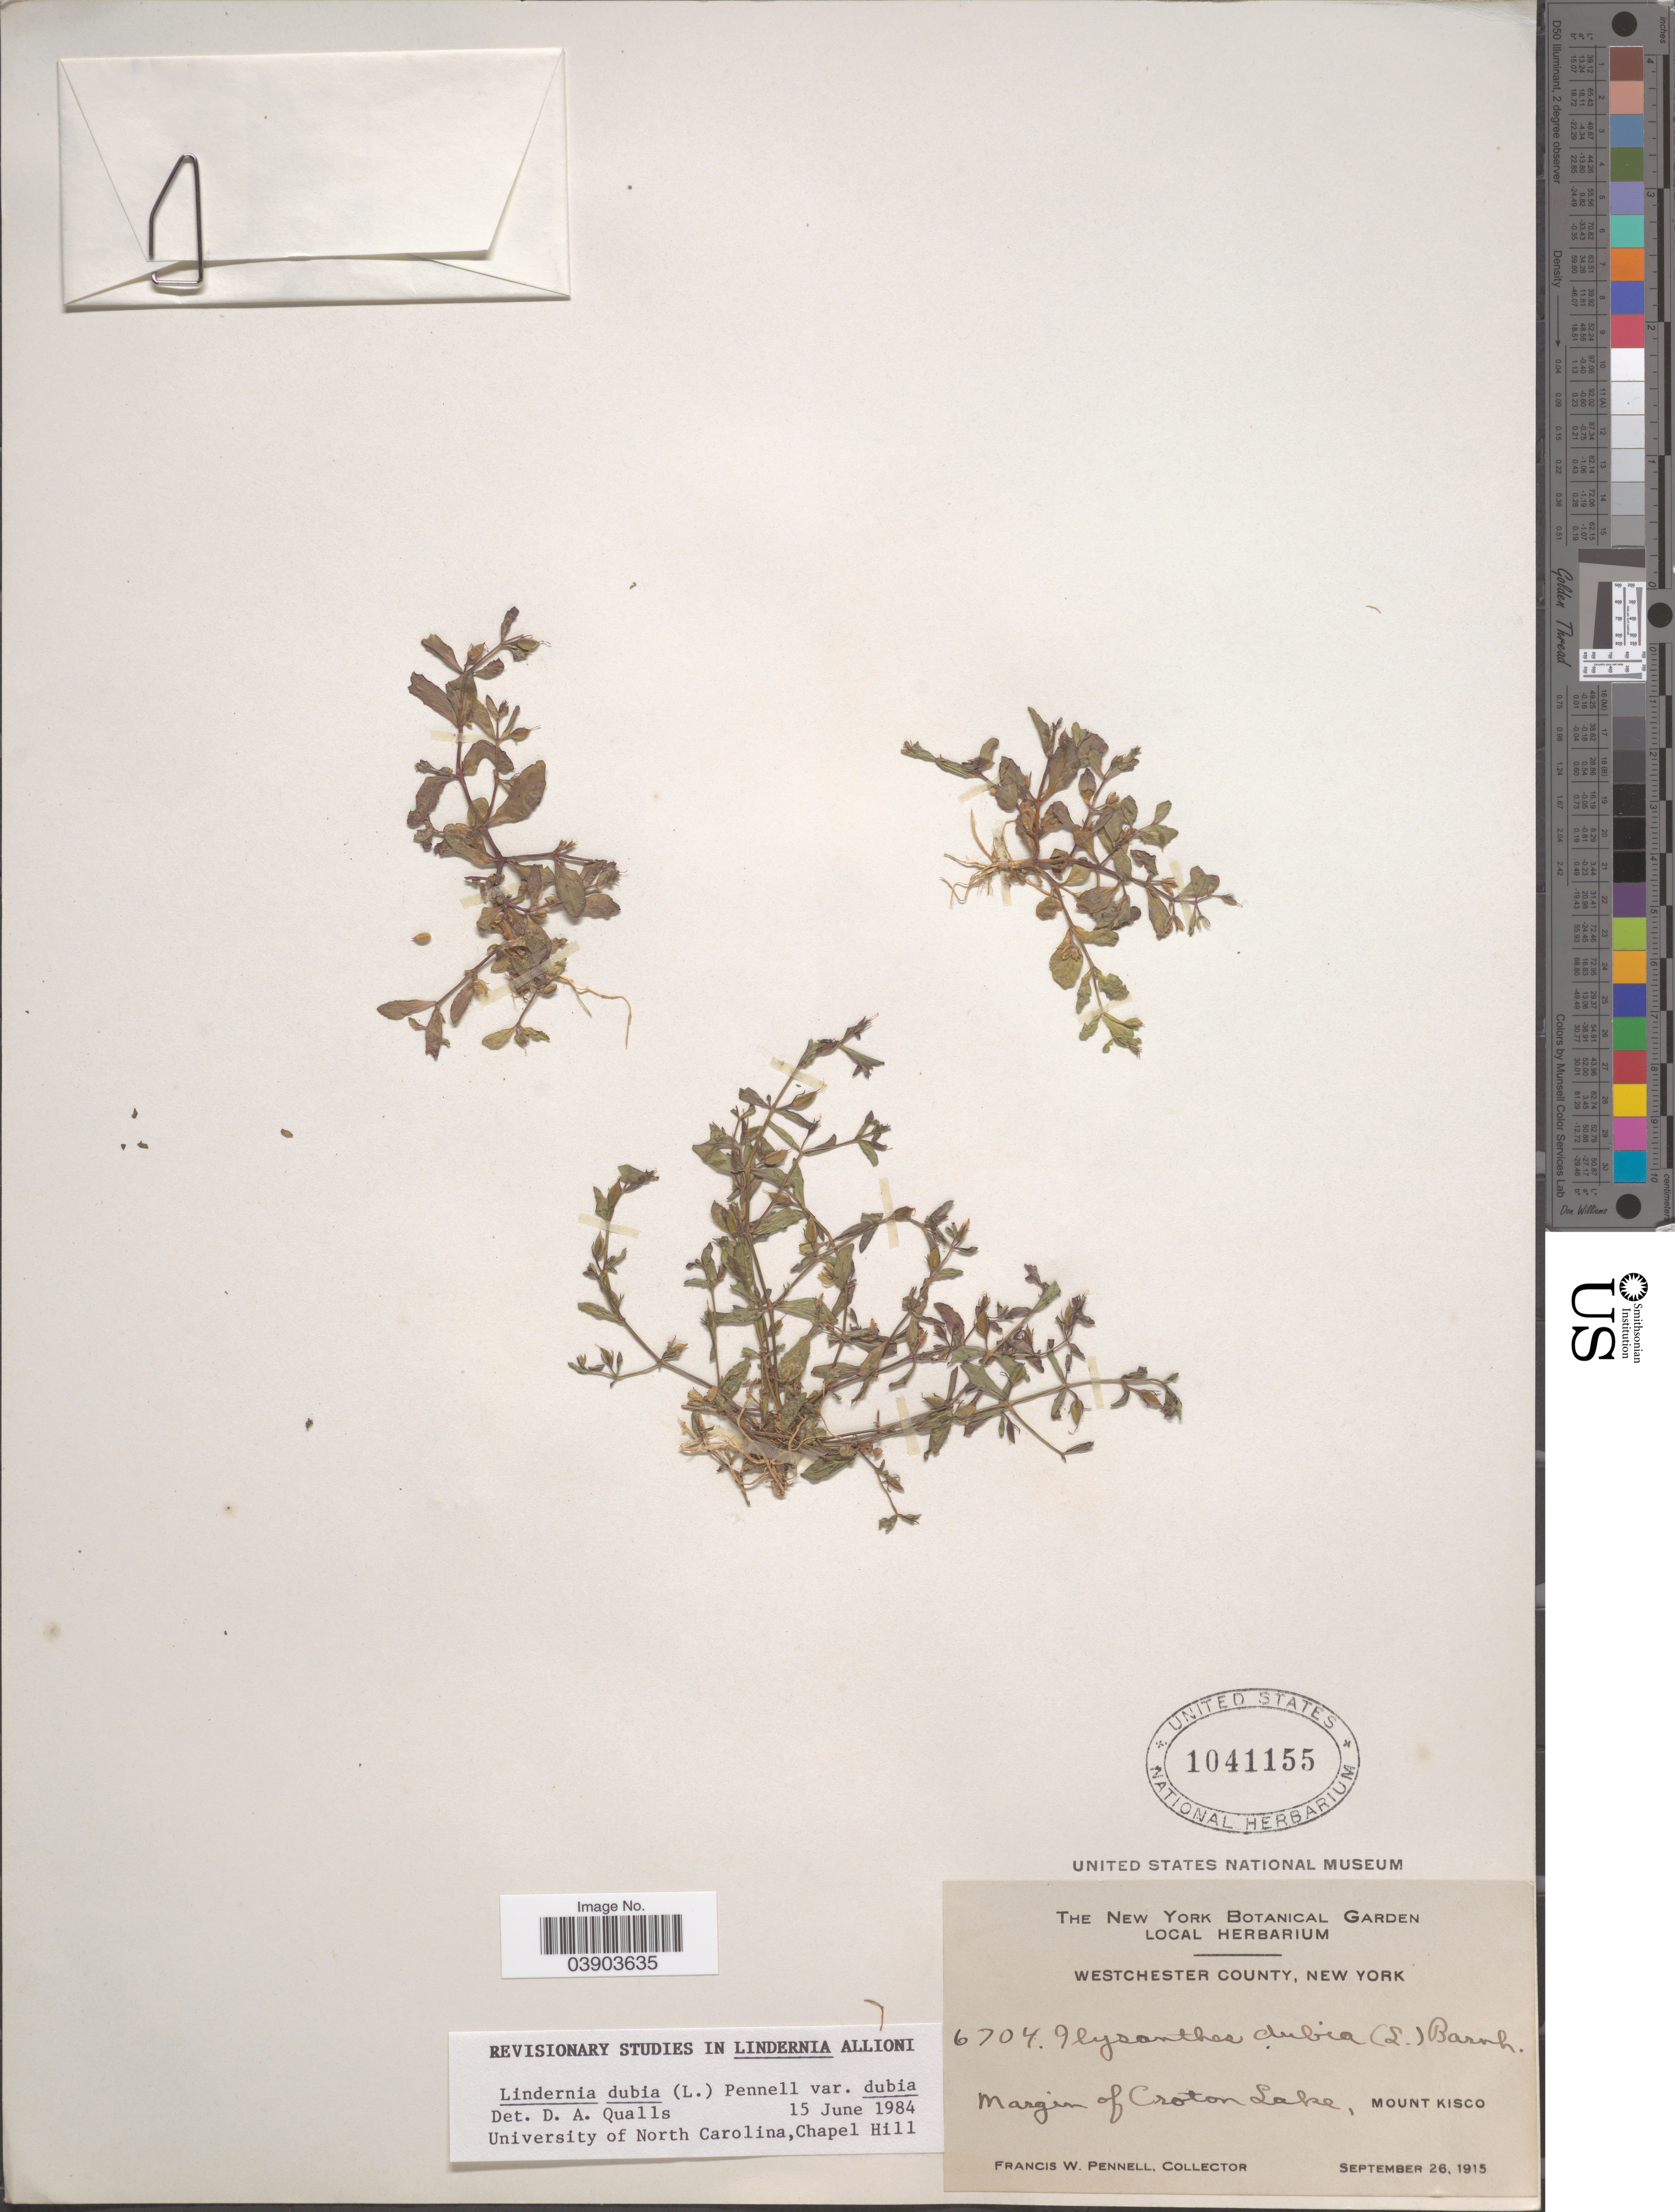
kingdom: Plantae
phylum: Tracheophyta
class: Magnoliopsida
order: Lamiales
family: Linderniaceae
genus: Lindernia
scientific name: Lindernia dubia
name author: (L.) Pennell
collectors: F. W. Pennell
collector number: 6704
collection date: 1915-09-26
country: United States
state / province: New York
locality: Westchester County. Margin of Croton Lake, Mount Kisco.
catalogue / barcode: US 1041155